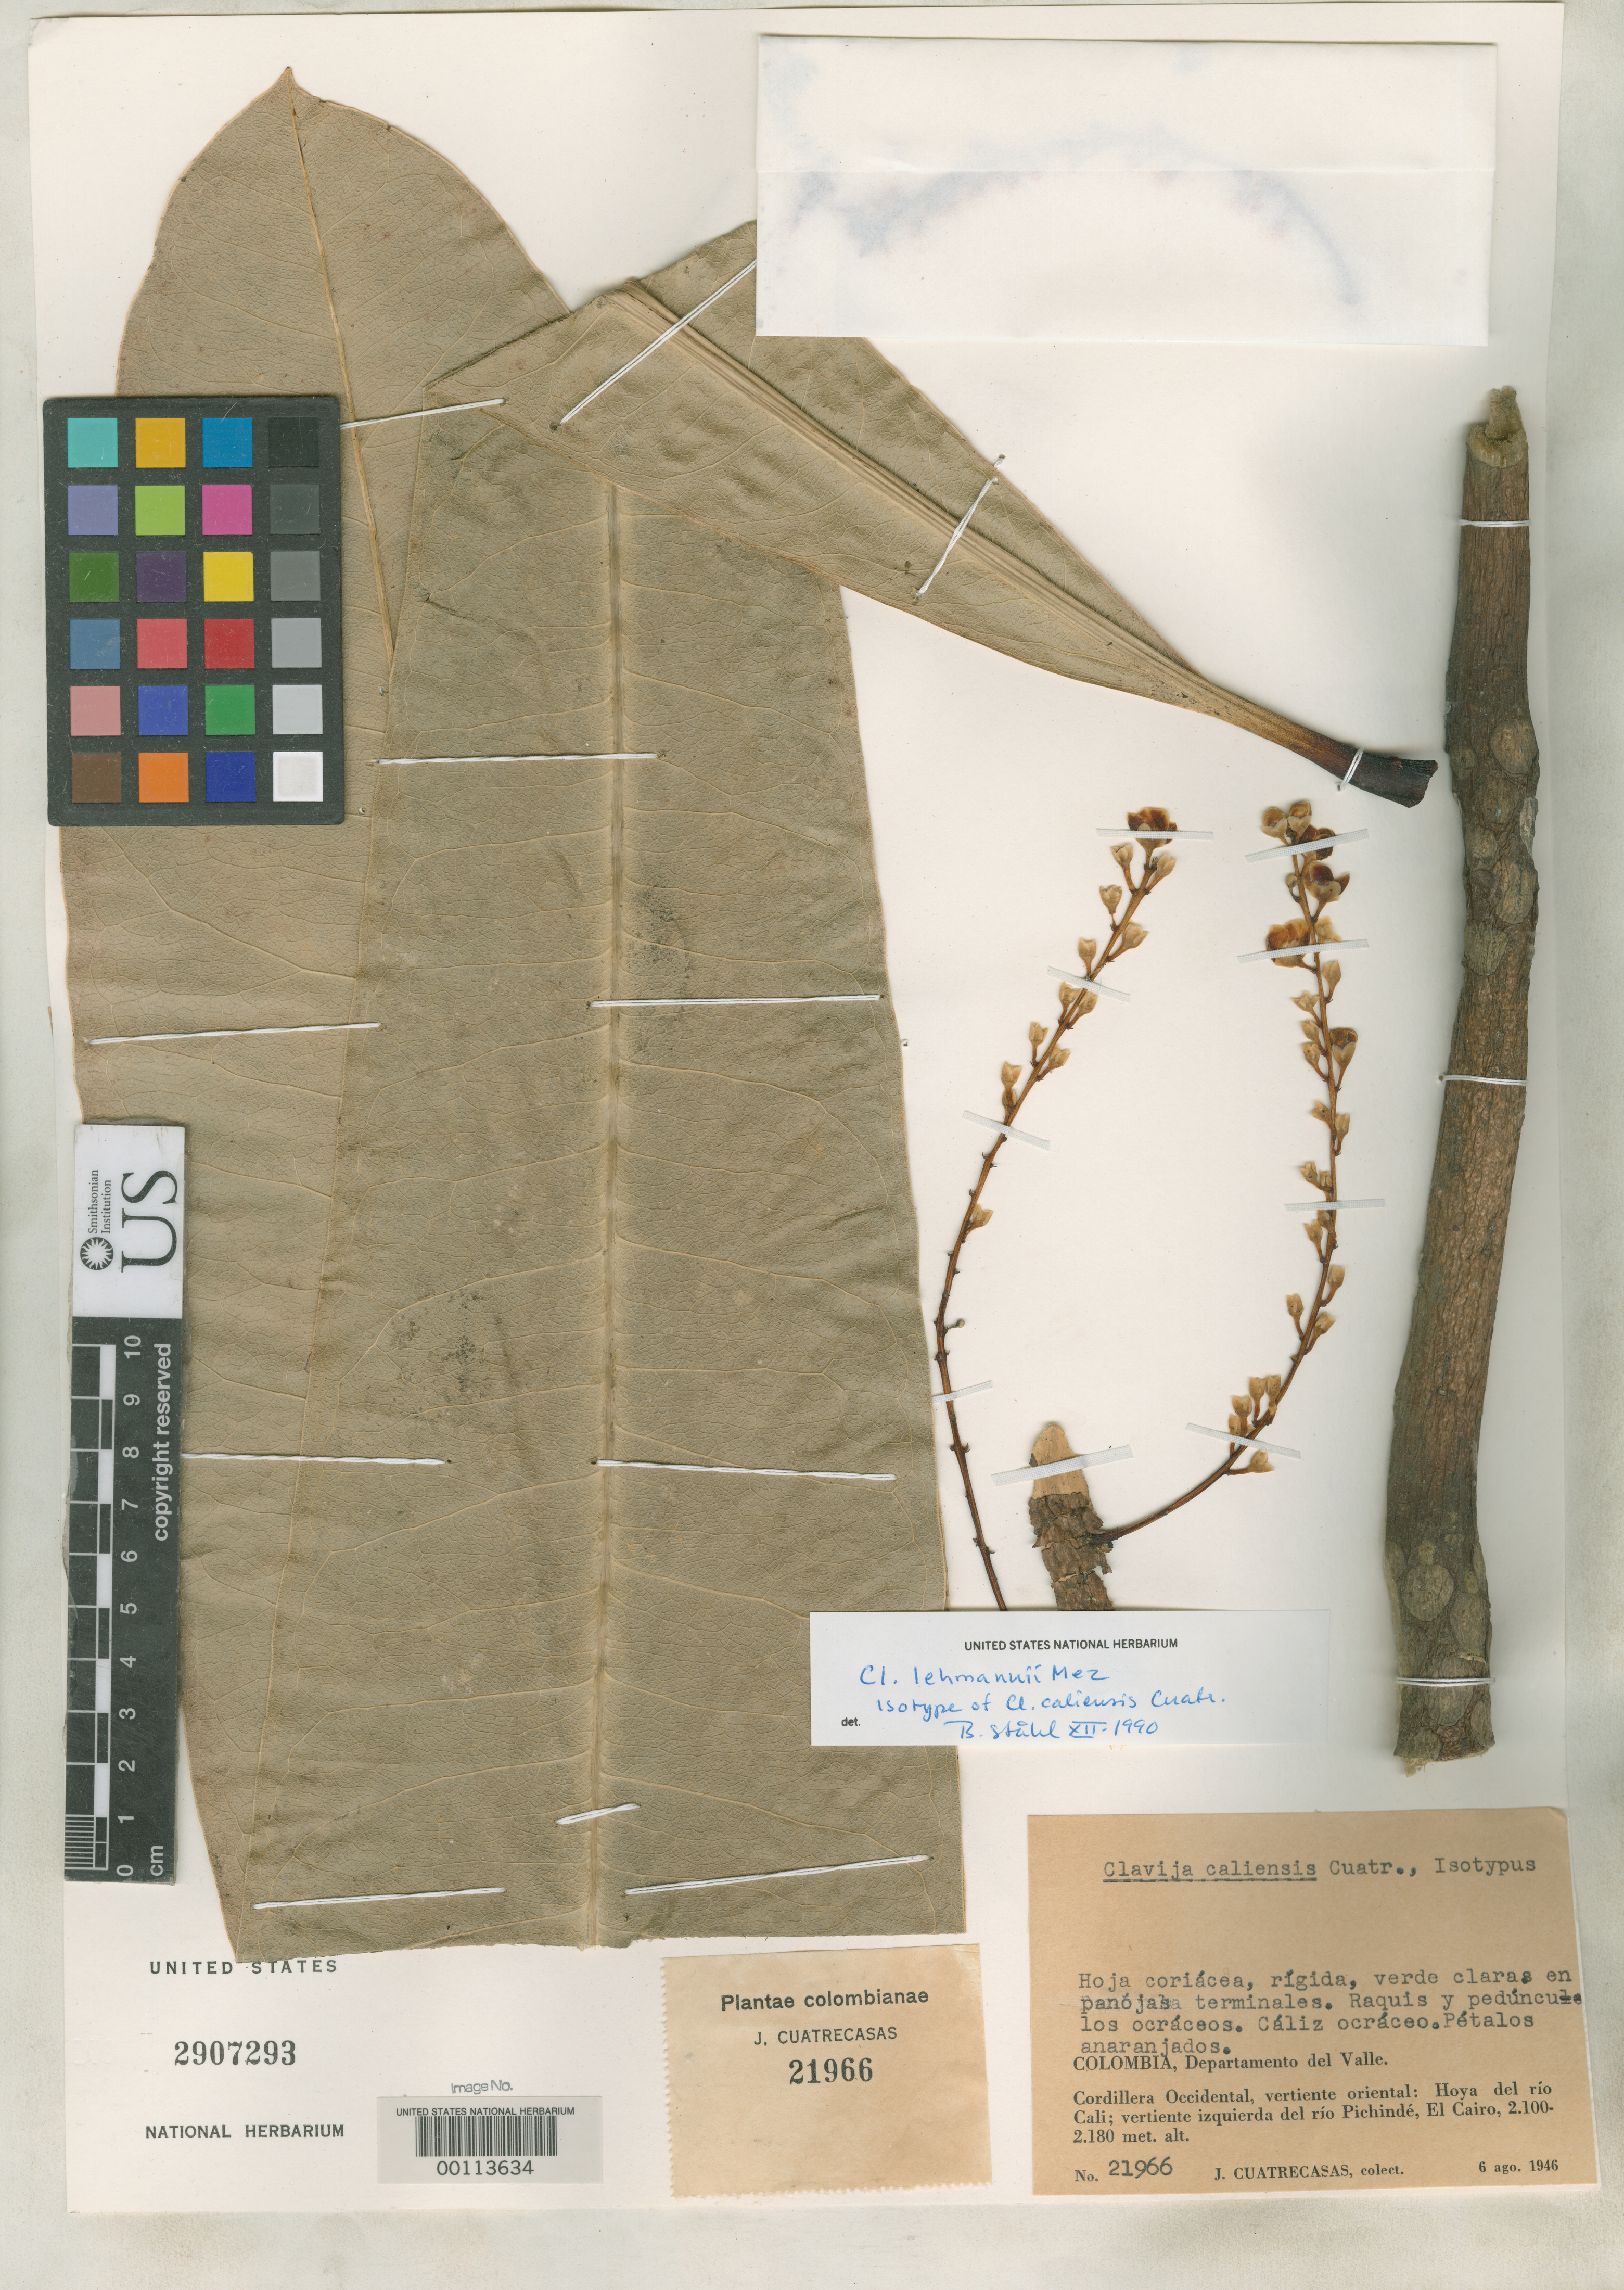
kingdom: Plantae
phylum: Tracheophyta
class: Magnoliopsida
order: Ericales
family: Primulaceae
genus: Clavija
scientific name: Clavija caliensis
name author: Cuatrec.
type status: Isotype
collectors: J. Cuatrecasas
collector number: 21966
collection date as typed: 06 Aug 1946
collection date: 1946-08-06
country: Colombia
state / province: Valle del Cauca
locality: El Cairo, Hoyadel Rio Cali, left slope of Rio Pichinde.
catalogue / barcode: US 2907293